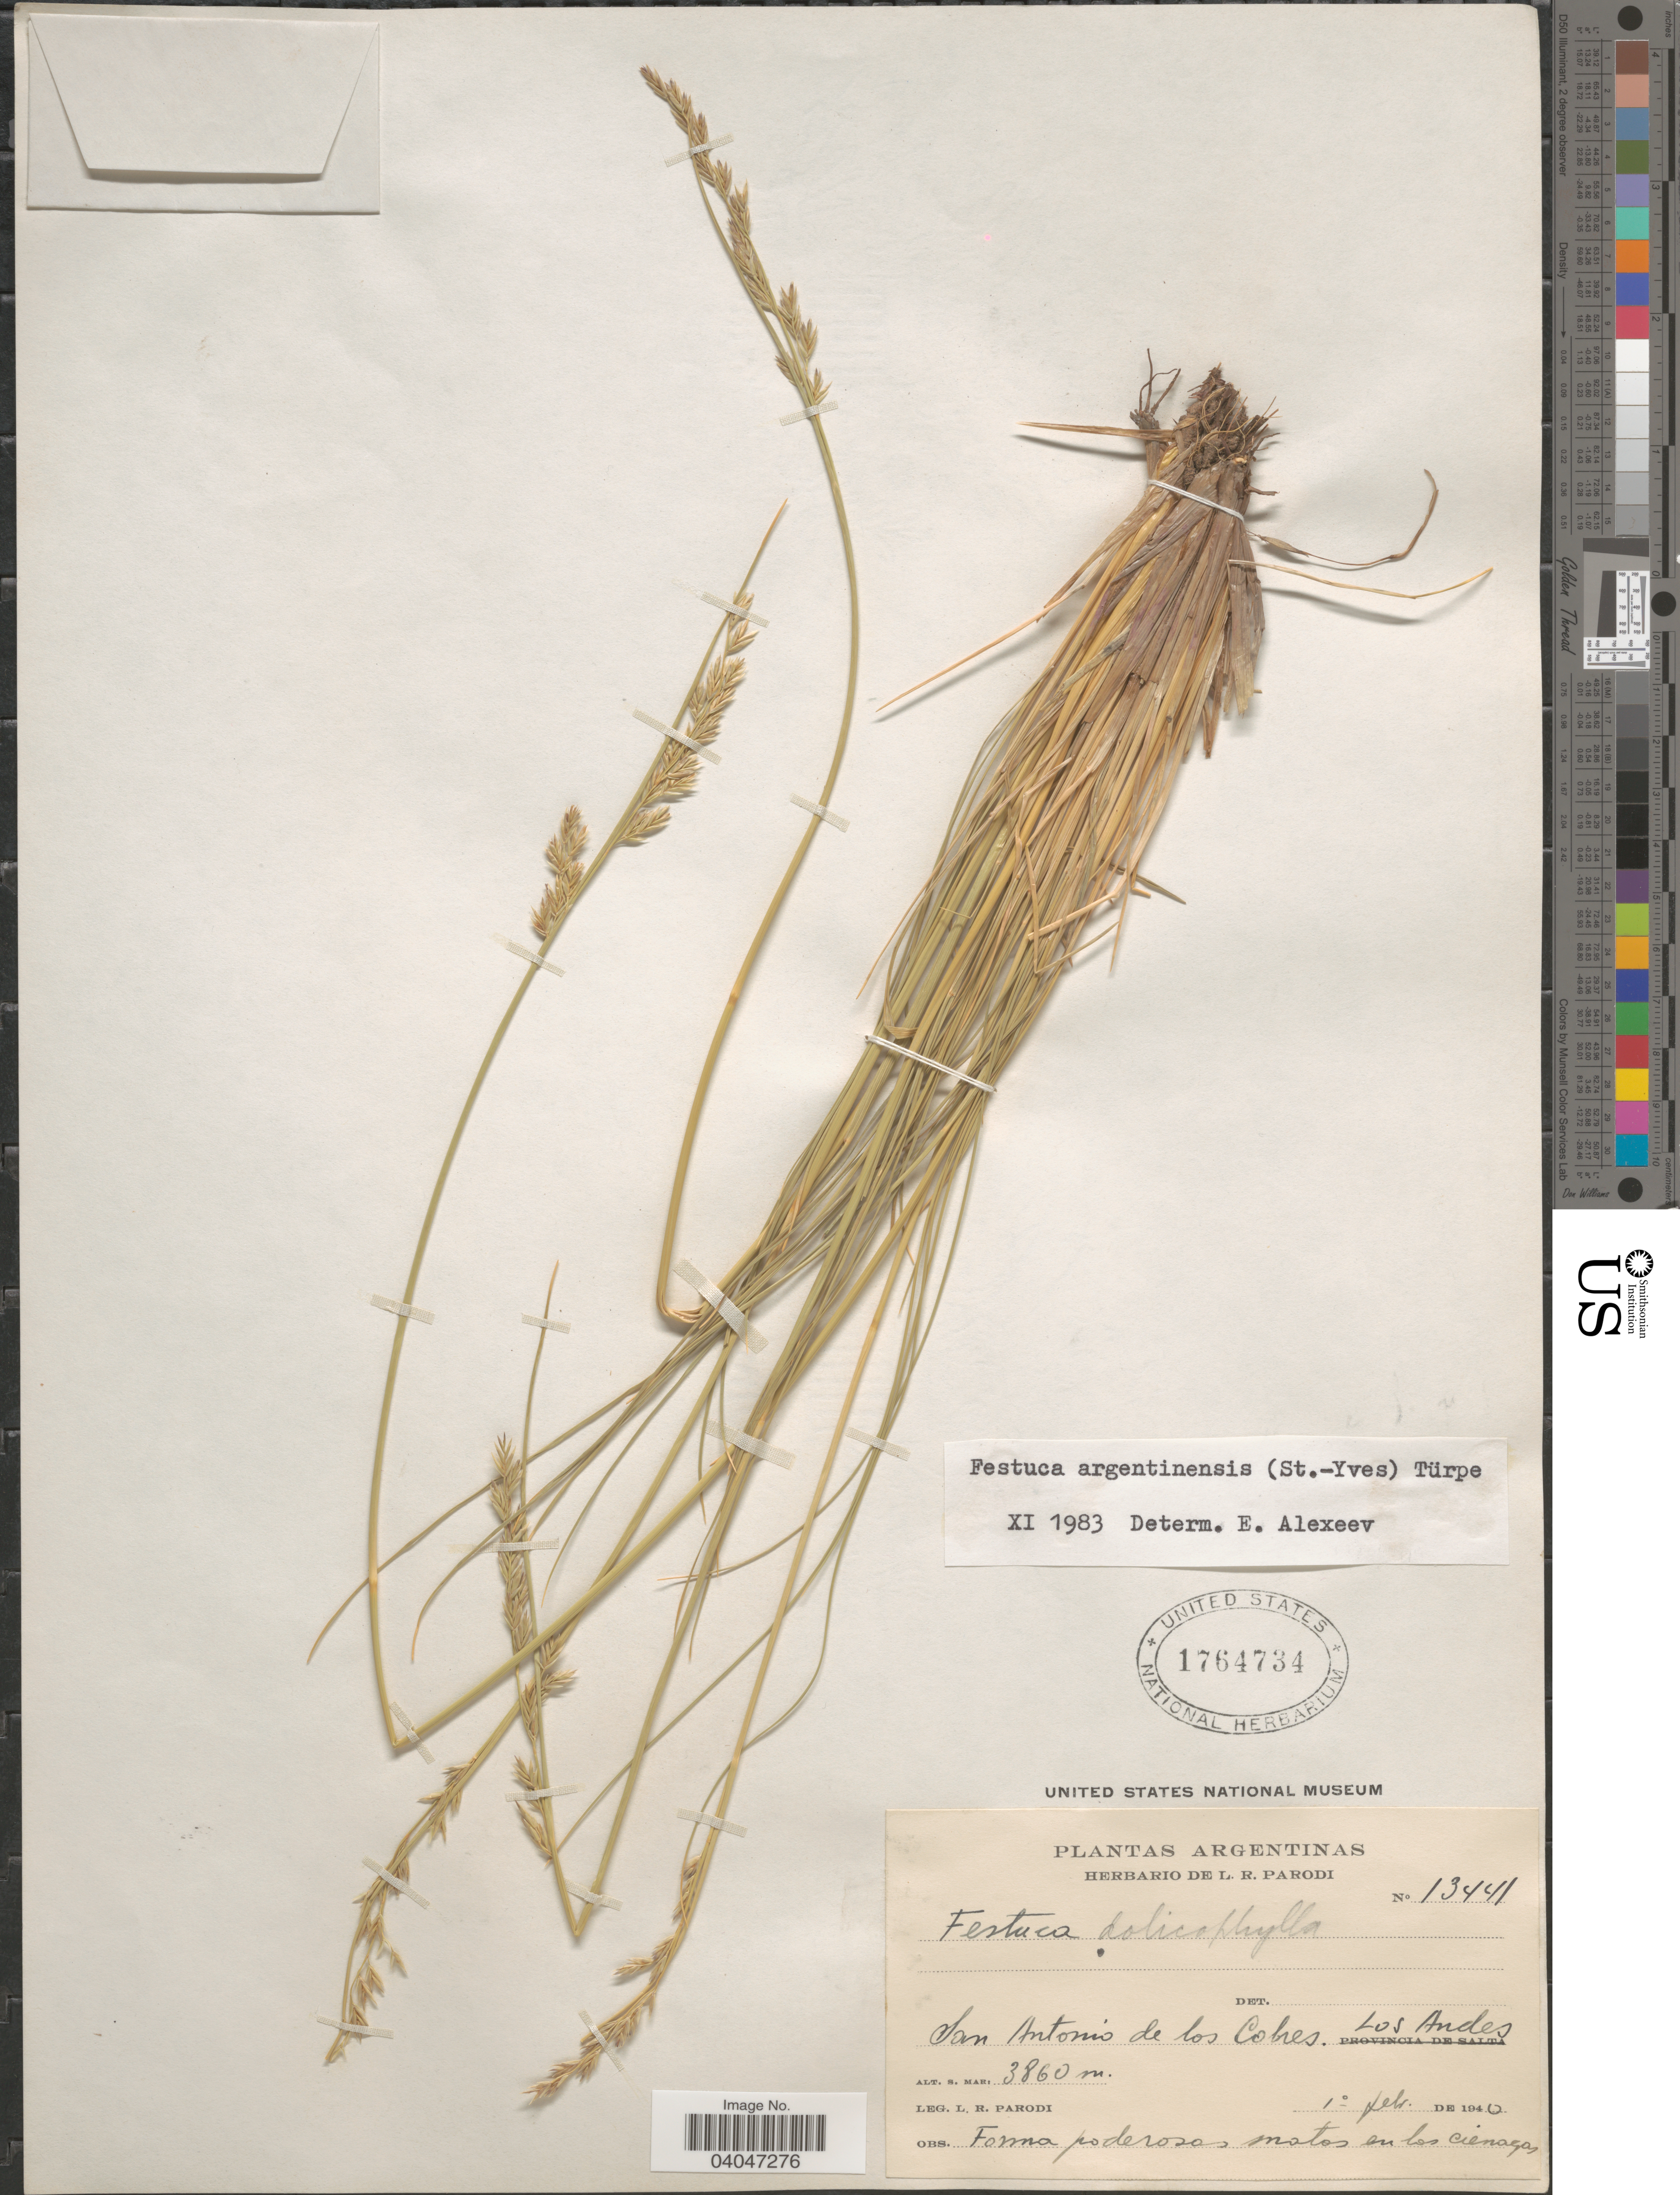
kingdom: Plantae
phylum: Tracheophyta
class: Liliopsida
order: Poales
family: Poaceae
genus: Festuca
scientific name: Festuca argentinensis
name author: (St.-Yves) Türpe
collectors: L. R. Parodi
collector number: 13441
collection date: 1940-02-01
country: Argentina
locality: San Antonio de los Cobres Los Andes.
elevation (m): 3860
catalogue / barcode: US 1764734